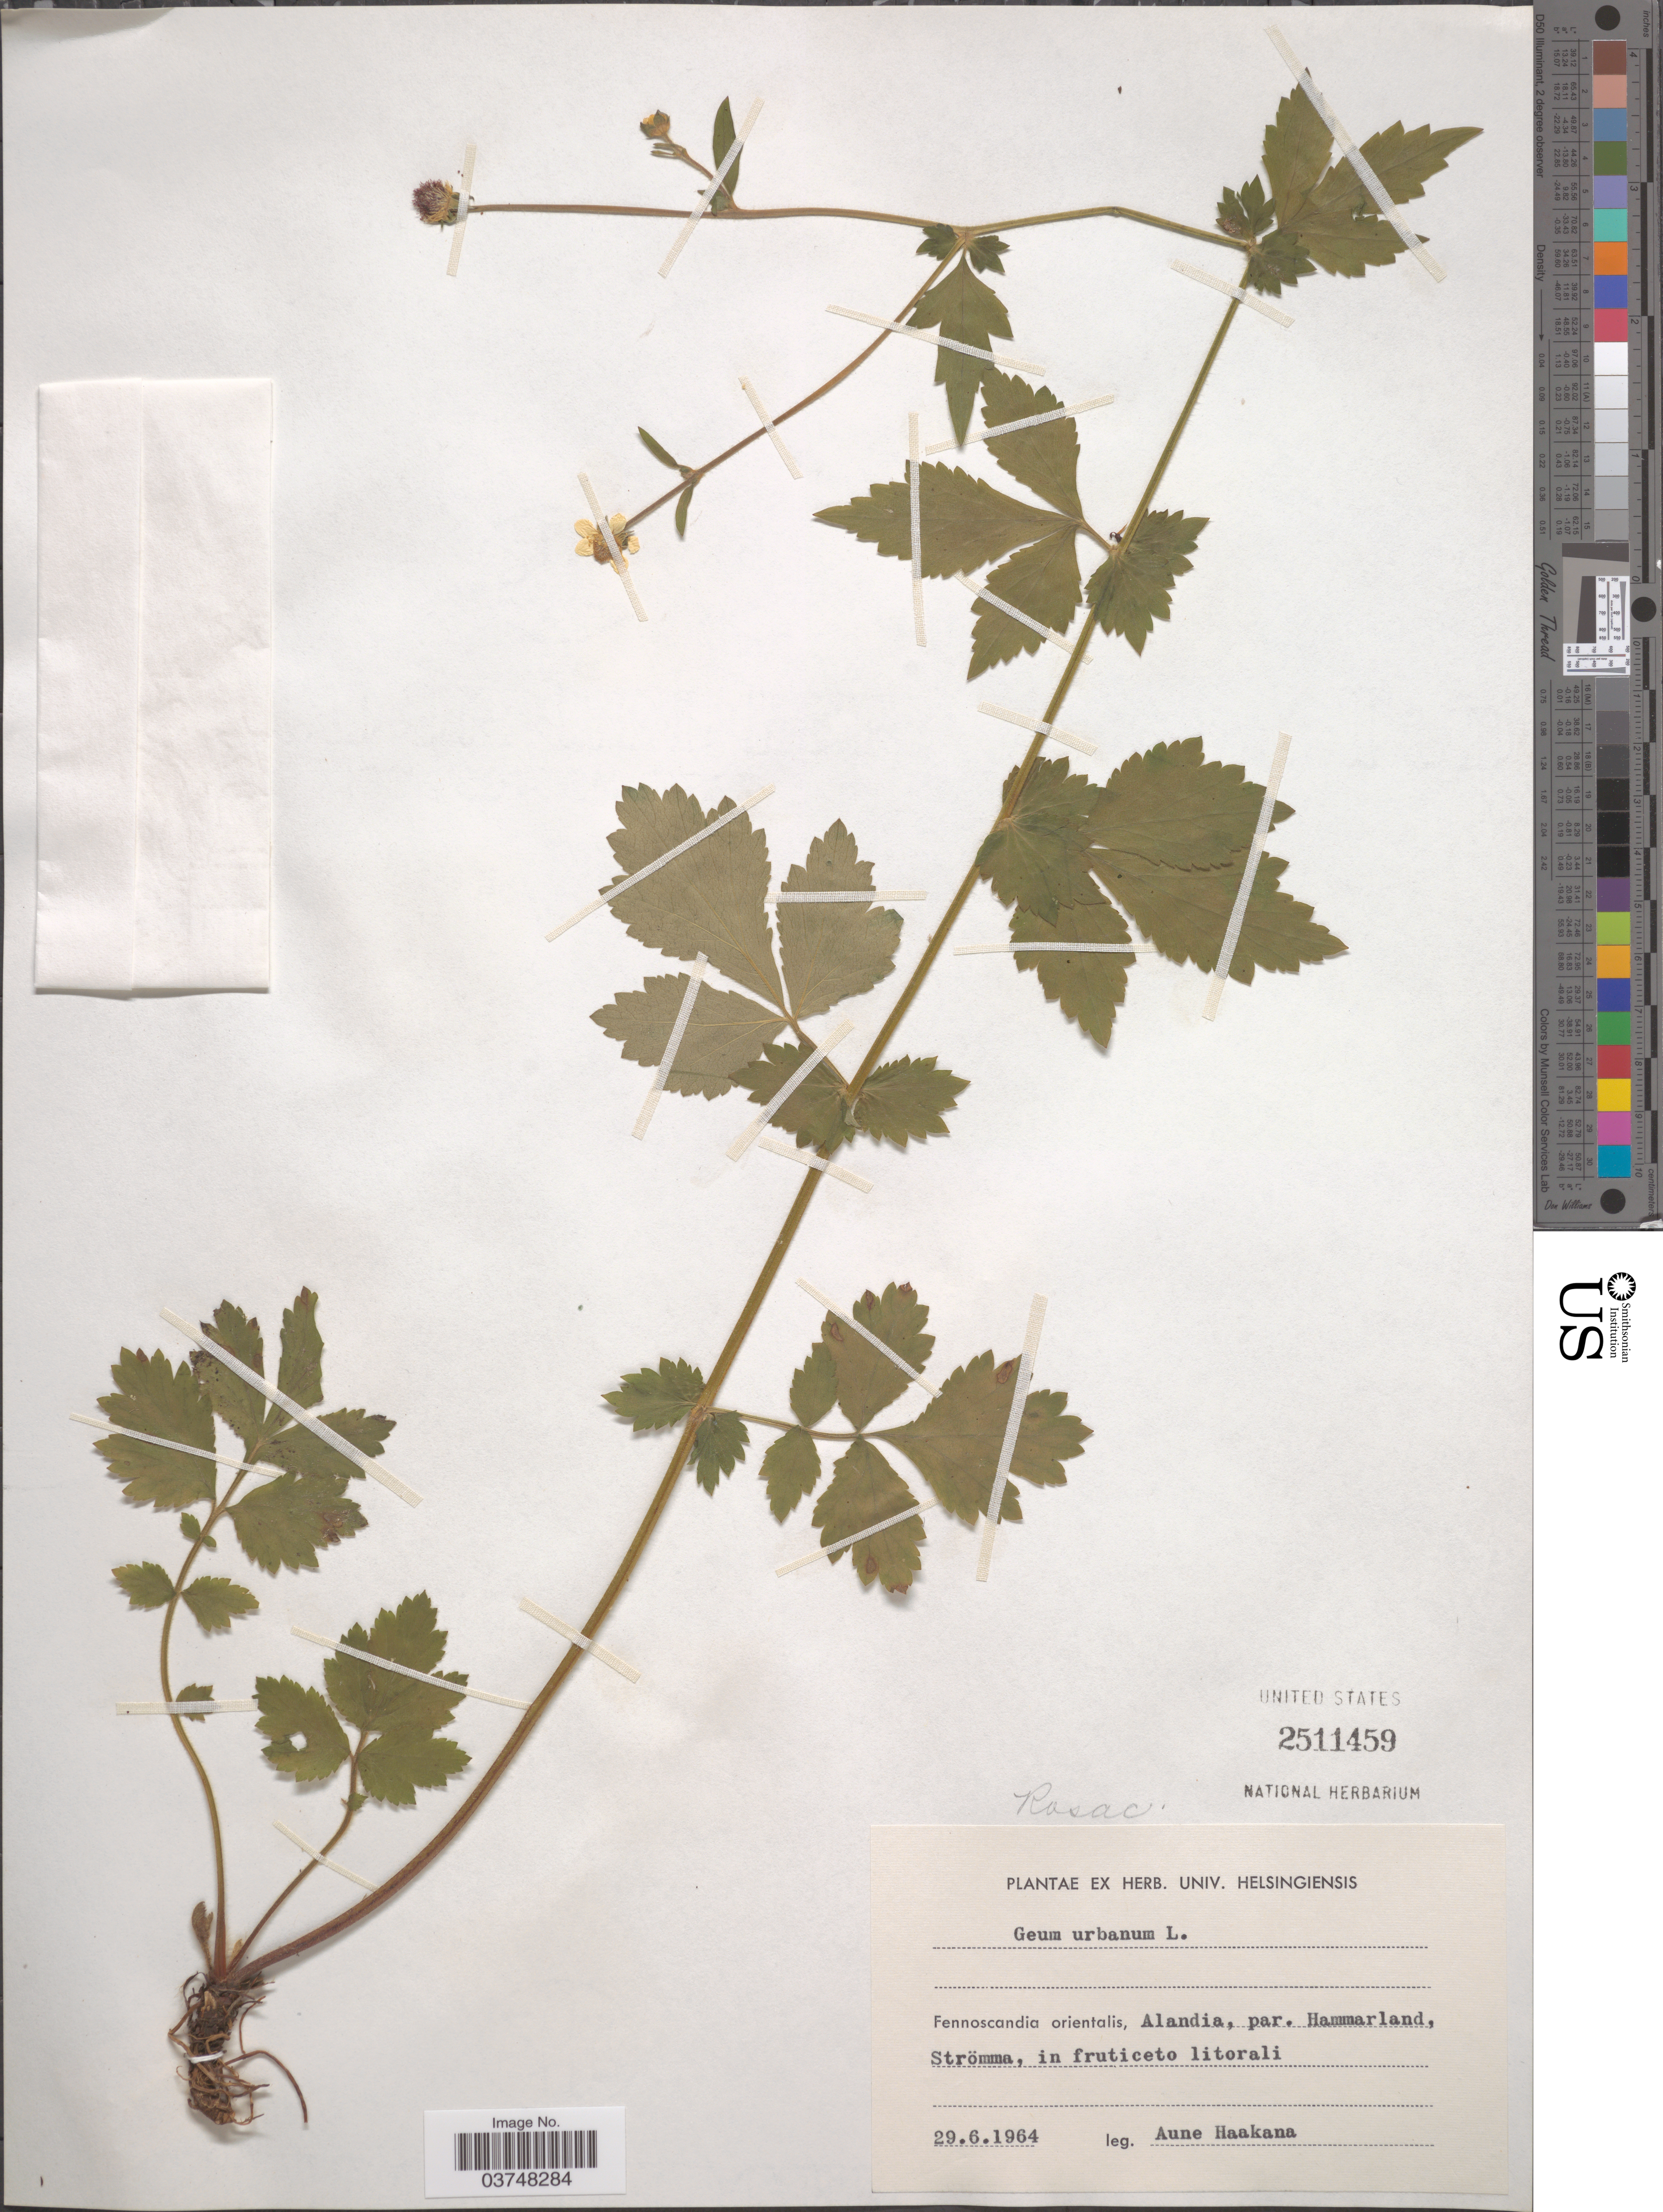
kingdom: Plantae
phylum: Tracheophyta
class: Magnoliopsida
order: Rosales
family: Rosaceae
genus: Geum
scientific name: Geum urbanum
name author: L.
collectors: A. Haakana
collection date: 1964-06-29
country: Finland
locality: Fennoscandia orientalis, Alandia, par. Hammarland, Strömma, in fruticeto litorali.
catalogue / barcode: US 2511459